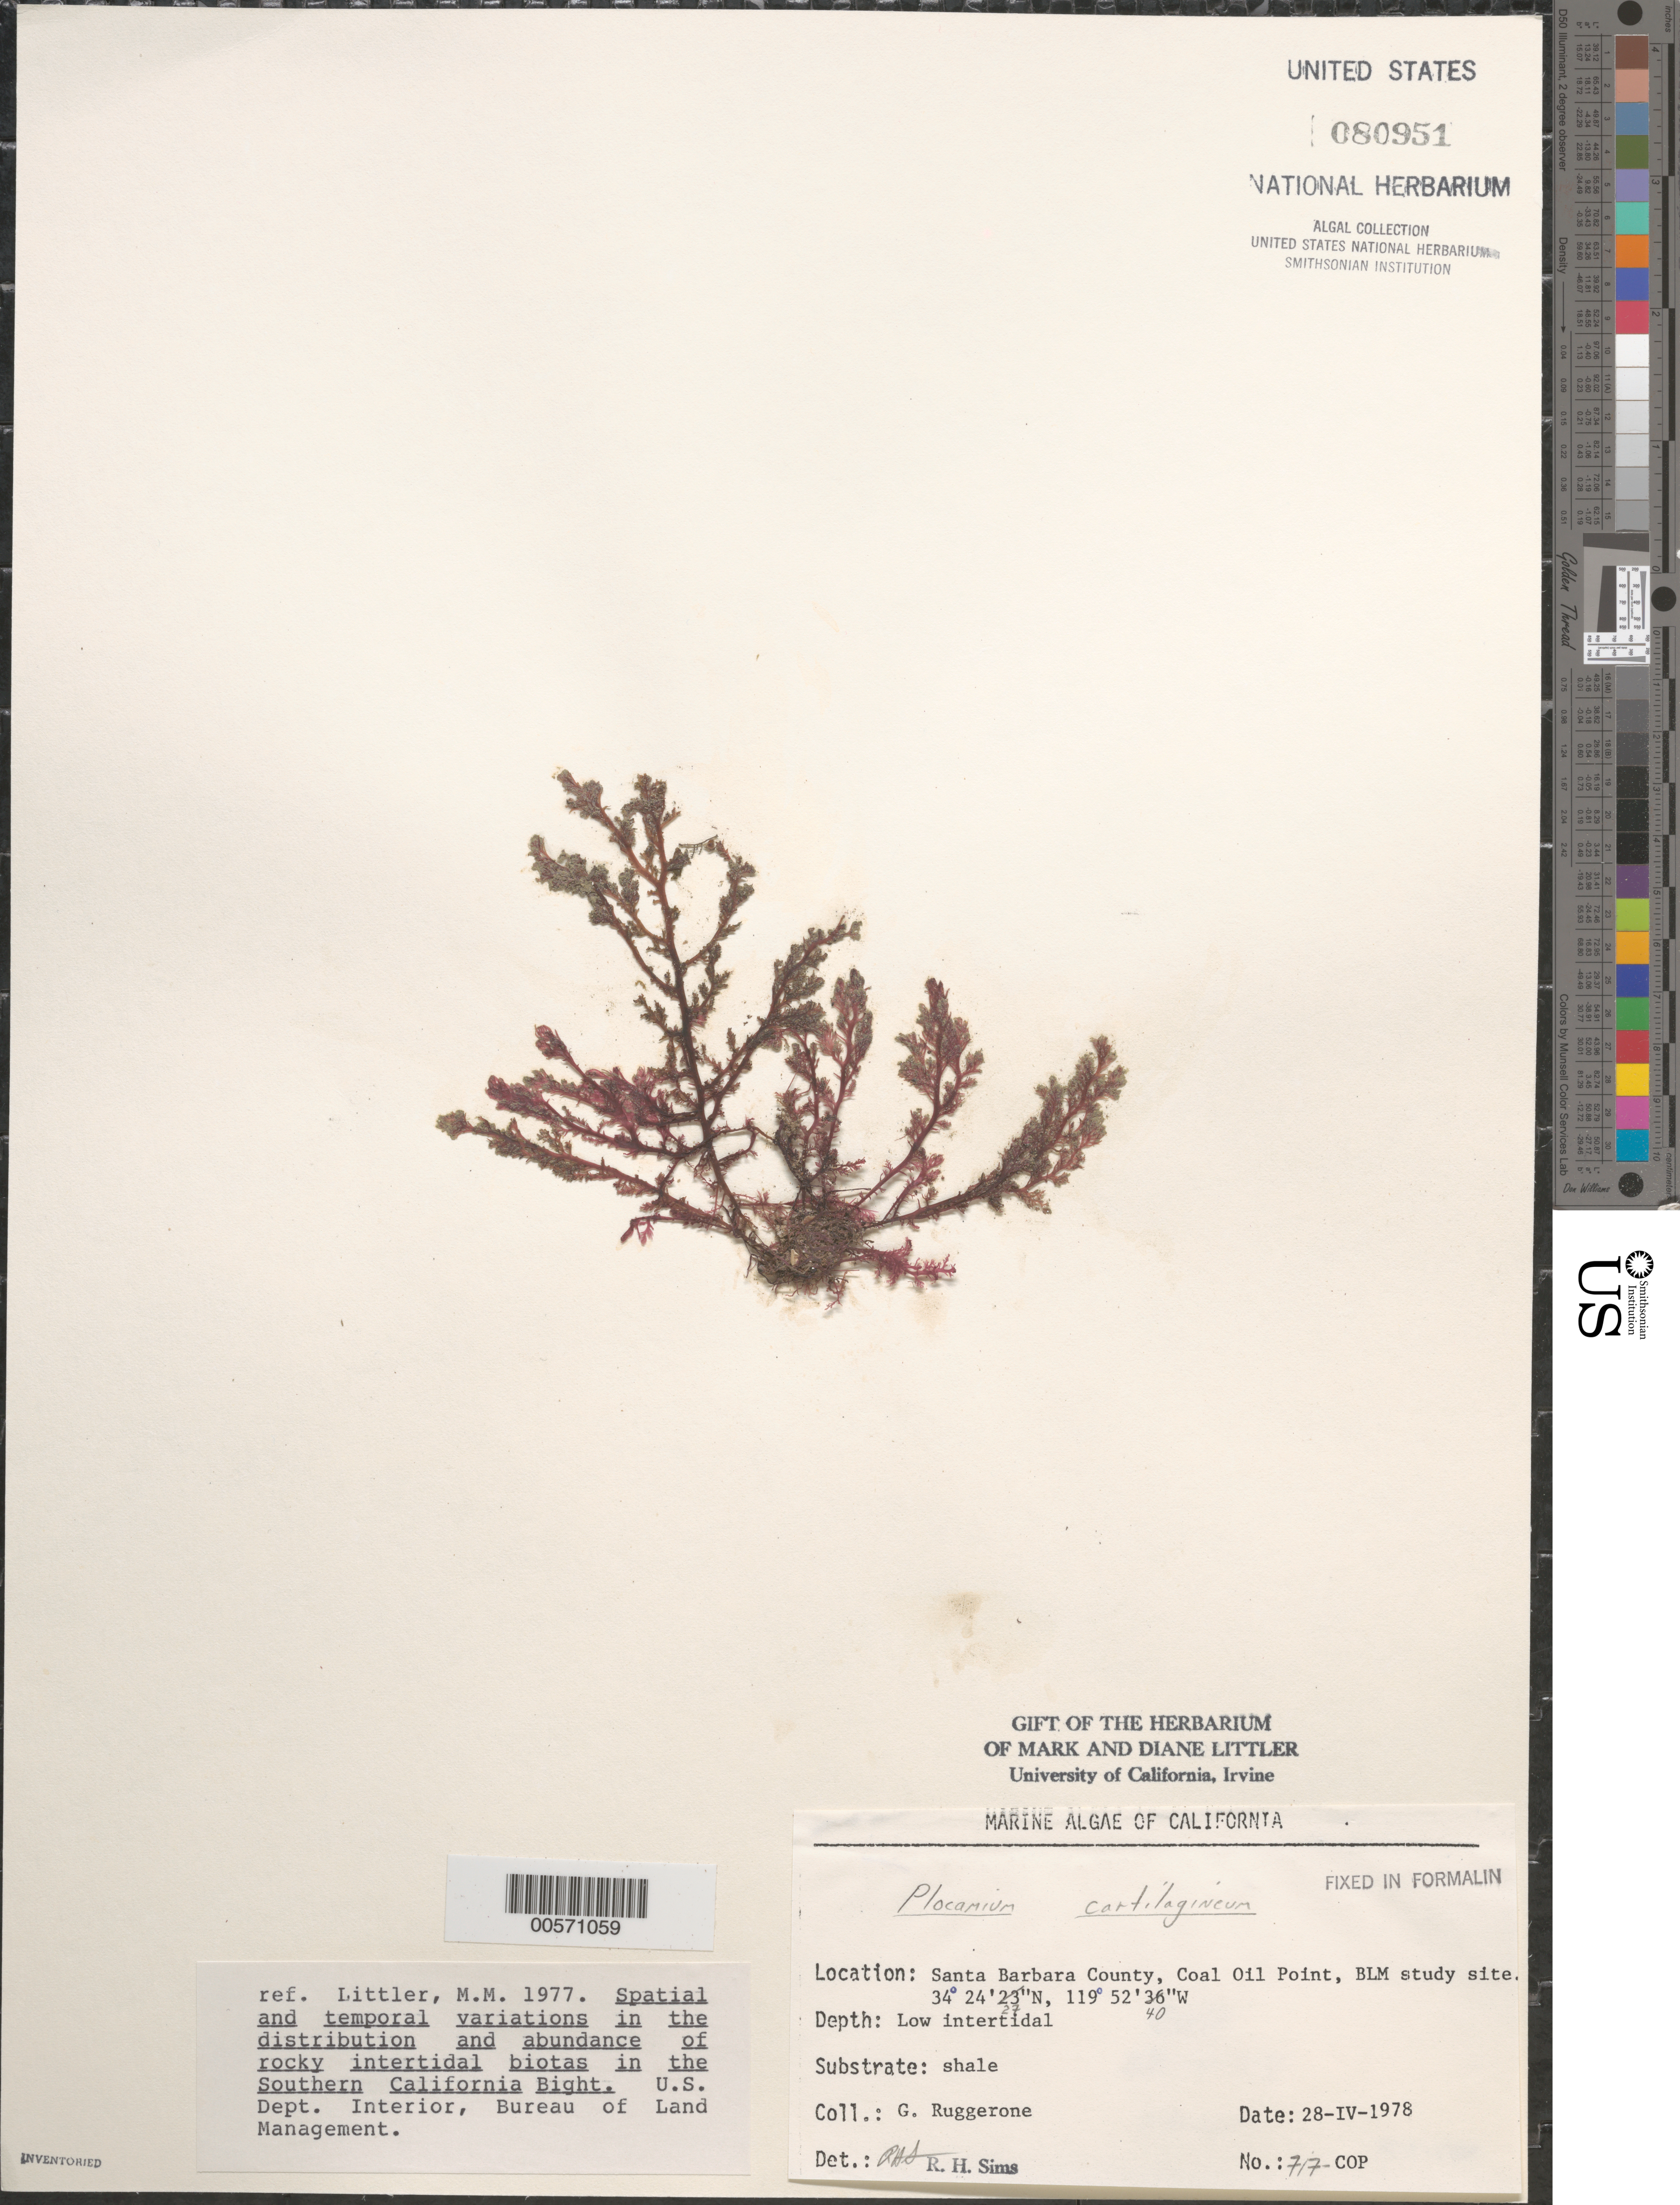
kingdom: Plantae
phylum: Rhodophyta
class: Florideophyceae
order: Plocamiales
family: Plocamiaceae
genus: Plocamium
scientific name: Plocamium cartilagineum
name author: (L.) P.S. Dixon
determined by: Sims, Robert H.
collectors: G. Ruggerone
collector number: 717-cop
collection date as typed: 28 Apr 1978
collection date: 1978-04-28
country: United States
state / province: California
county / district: Santa Barbara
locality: Coal Oil Point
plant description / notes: BLM-SOCALBIGHT Rocky Intertidal Survey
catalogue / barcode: US 80951